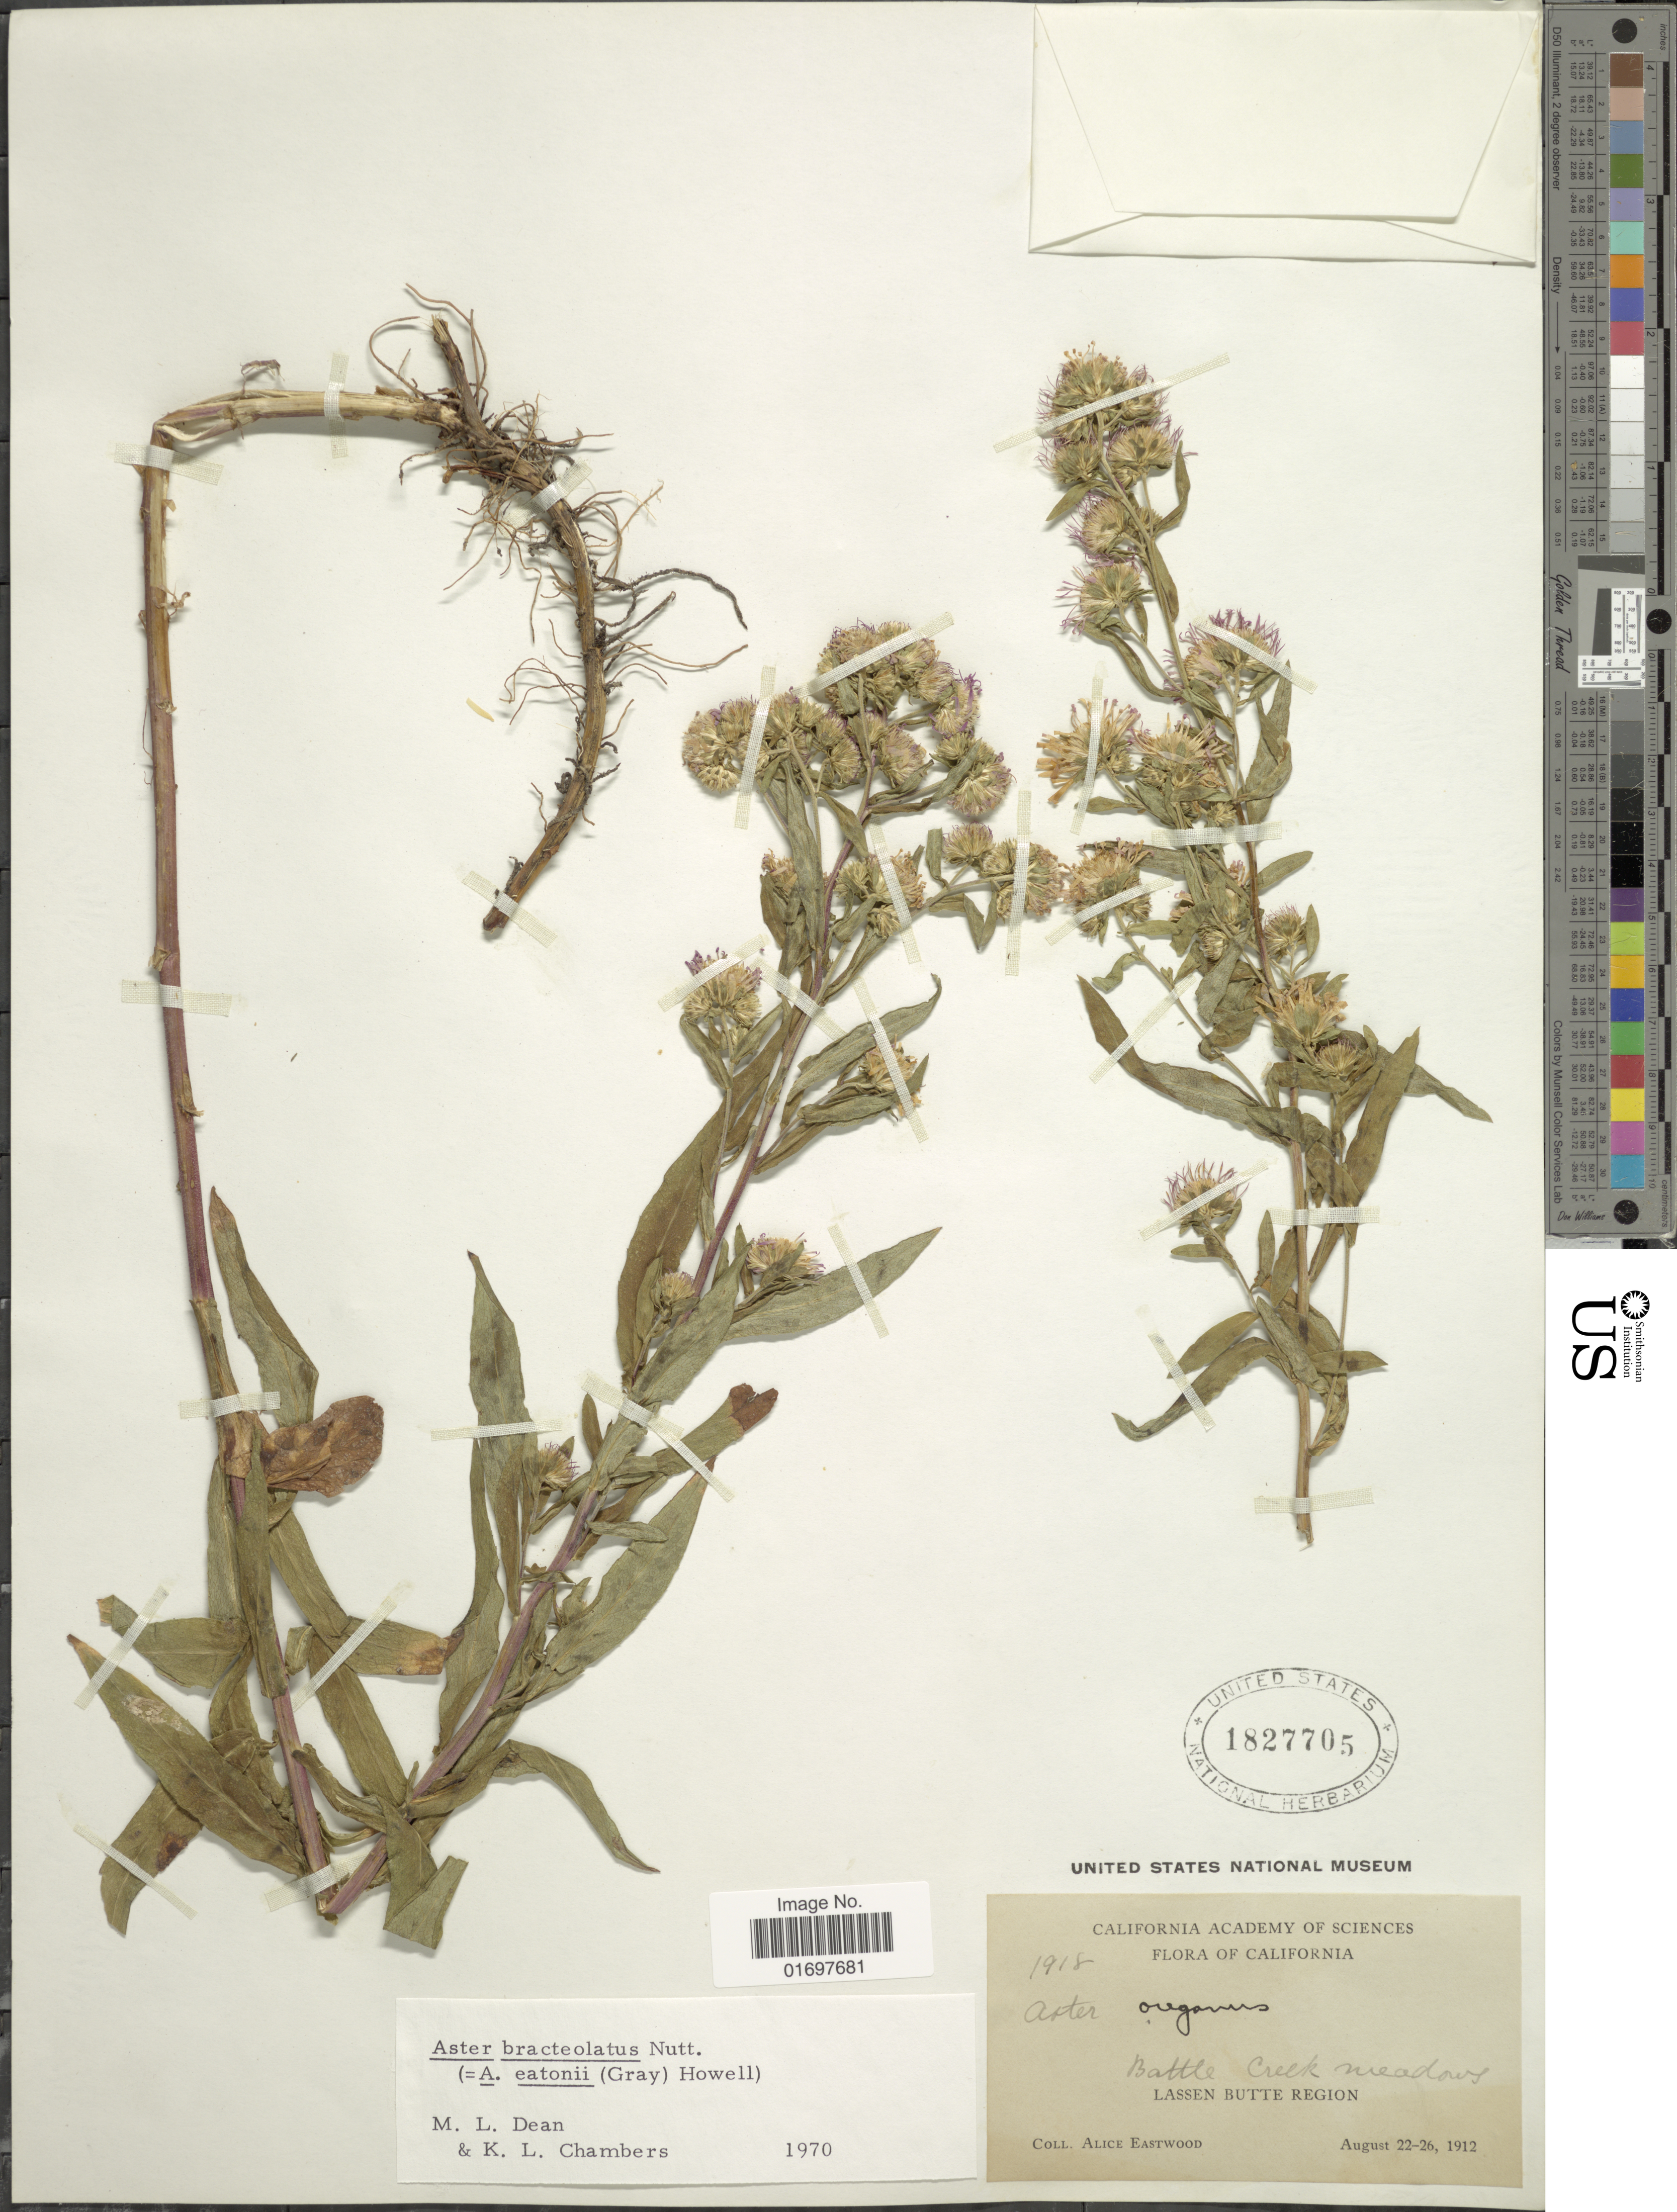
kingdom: Plantae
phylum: Tracheophyta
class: Magnoliopsida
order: Asterales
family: Asteraceae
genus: Symphyotrichum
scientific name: Symphyotrichum bracteolatum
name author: (Nutt.) G.L. Nesom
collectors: A. Eastwood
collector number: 1918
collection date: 1912-08-22/1912-08-26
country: United States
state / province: California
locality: Battle Creek Meadows, Lassen Butte Region.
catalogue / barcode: US 1827705